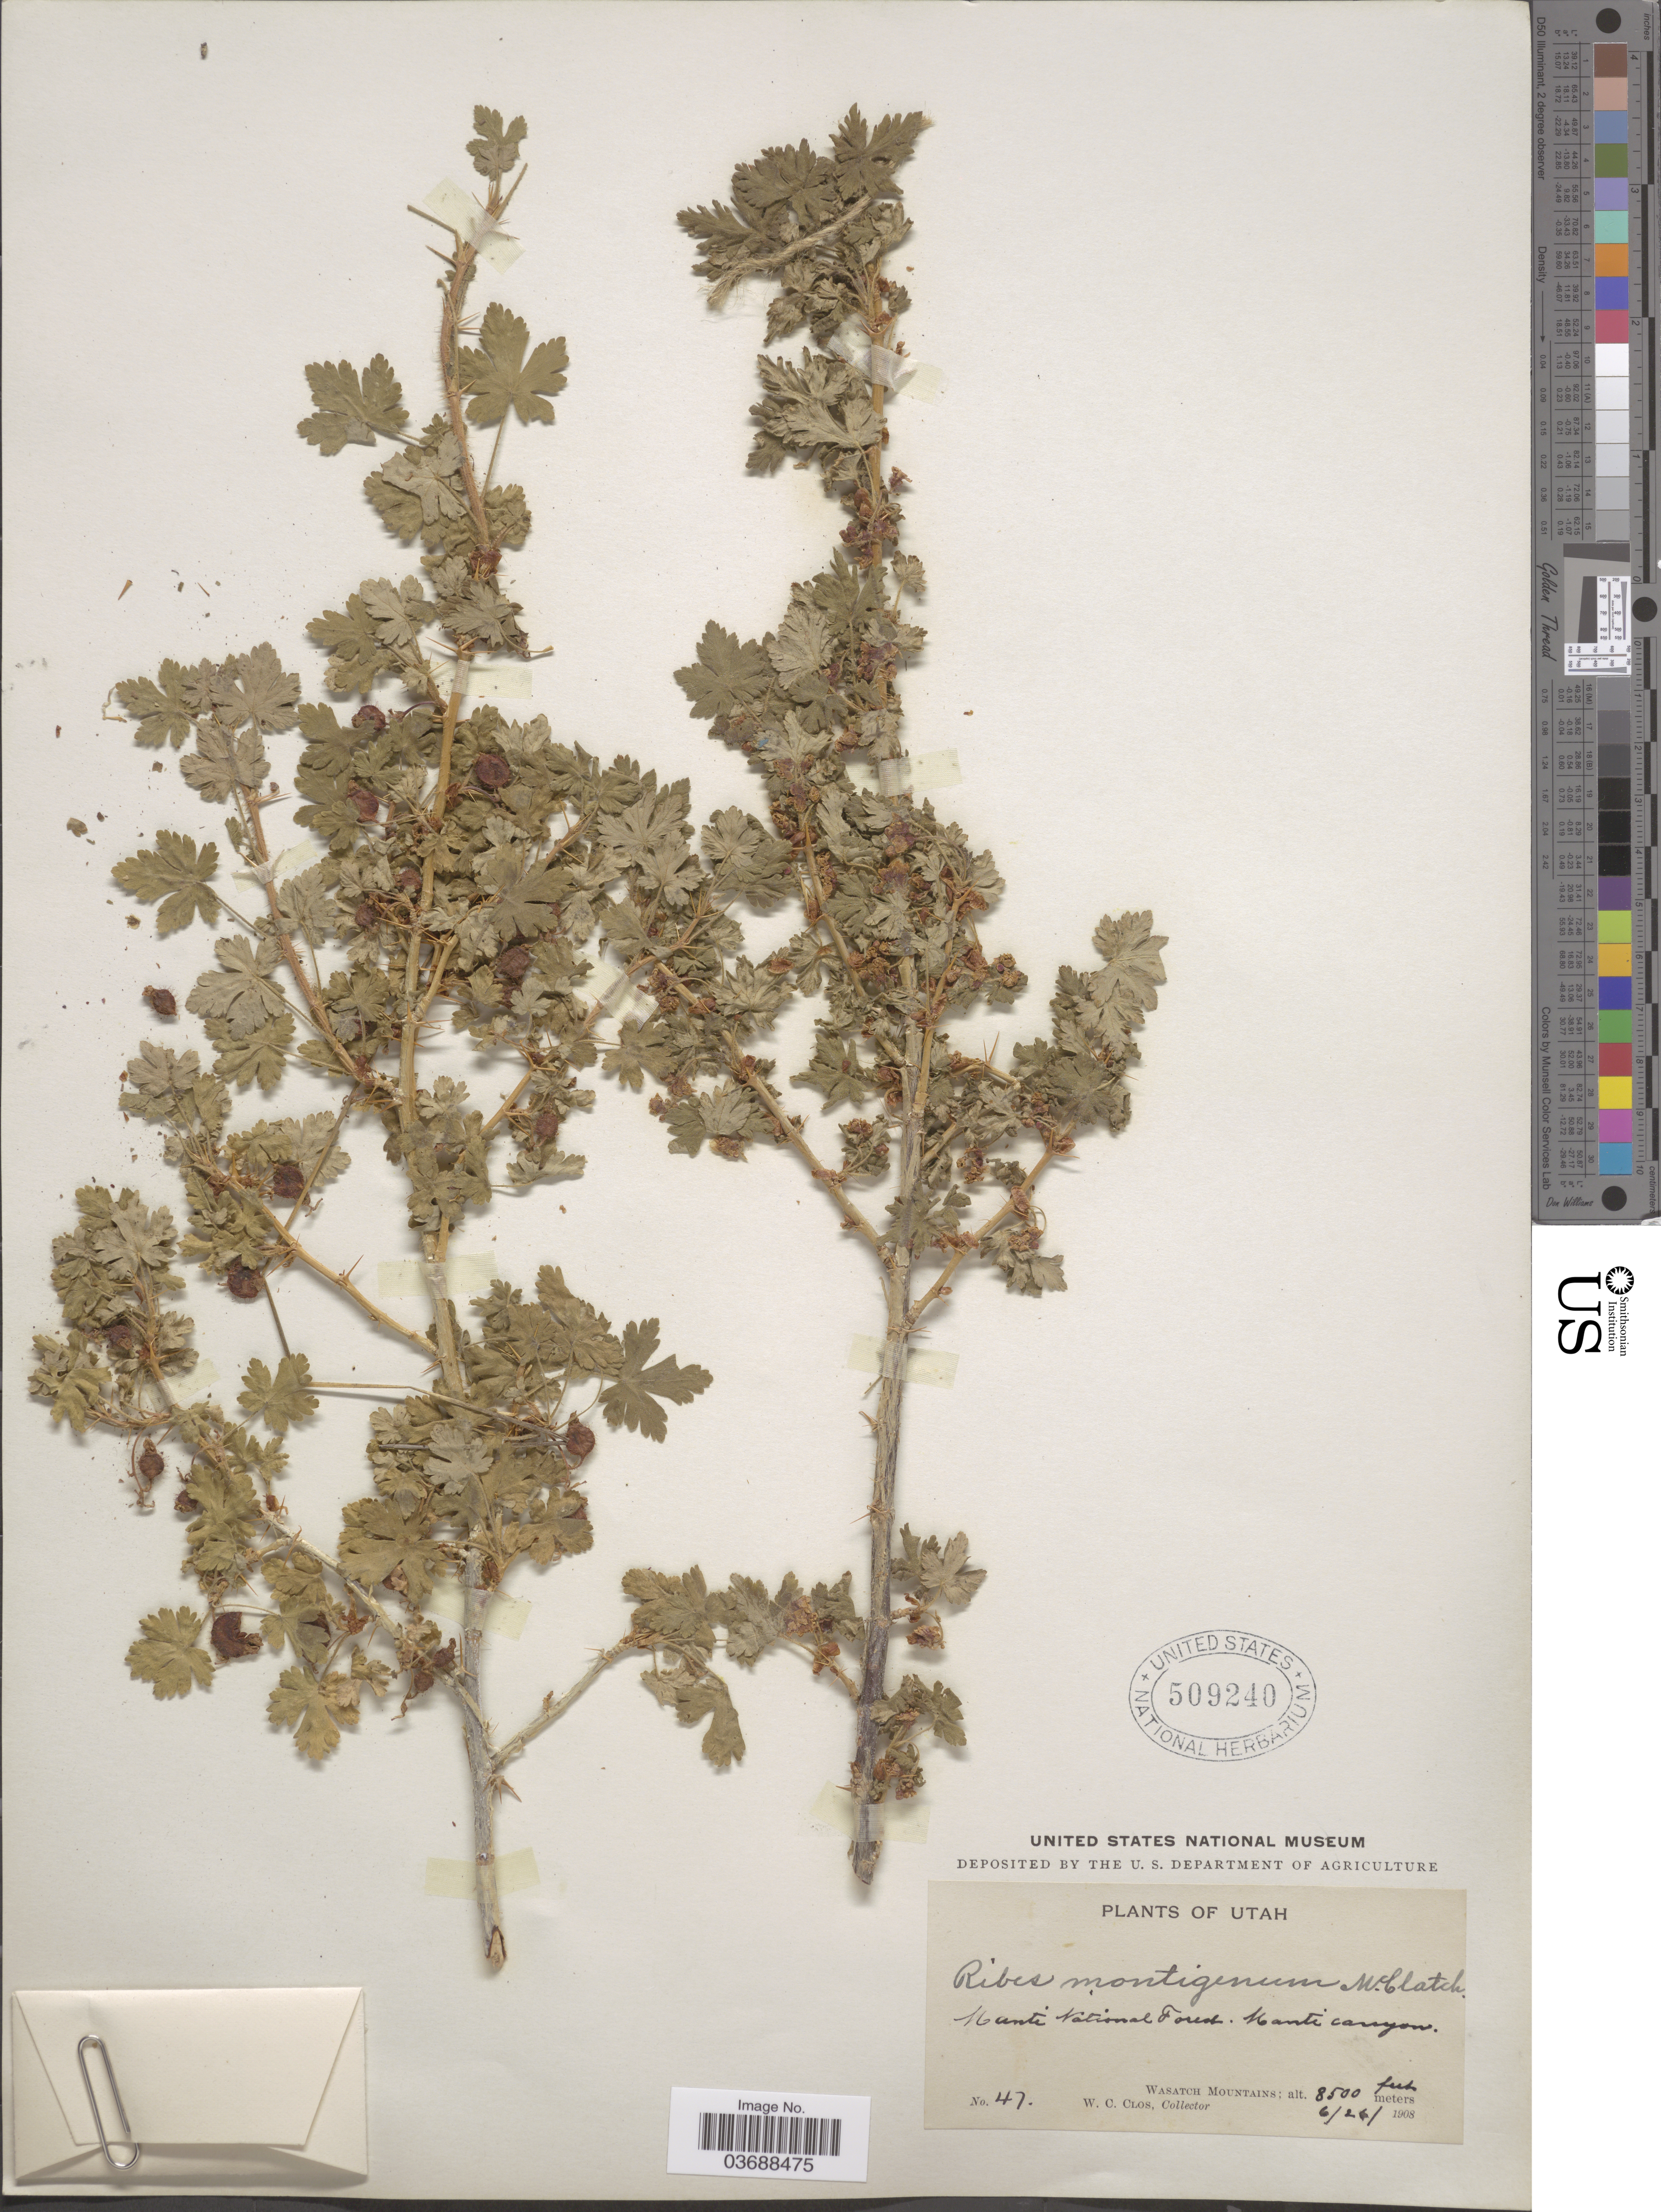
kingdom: Plantae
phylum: Tracheophyta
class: Magnoliopsida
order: Saxifragales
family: Grossulariaceae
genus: Ribes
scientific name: Ribes montigenum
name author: McClatchie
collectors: W. C. Clos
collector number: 47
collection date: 1908-06-26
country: United States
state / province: Utah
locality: Manti National Forest. Manti canyon. Wasatch Mountains.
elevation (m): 2591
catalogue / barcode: US 509240